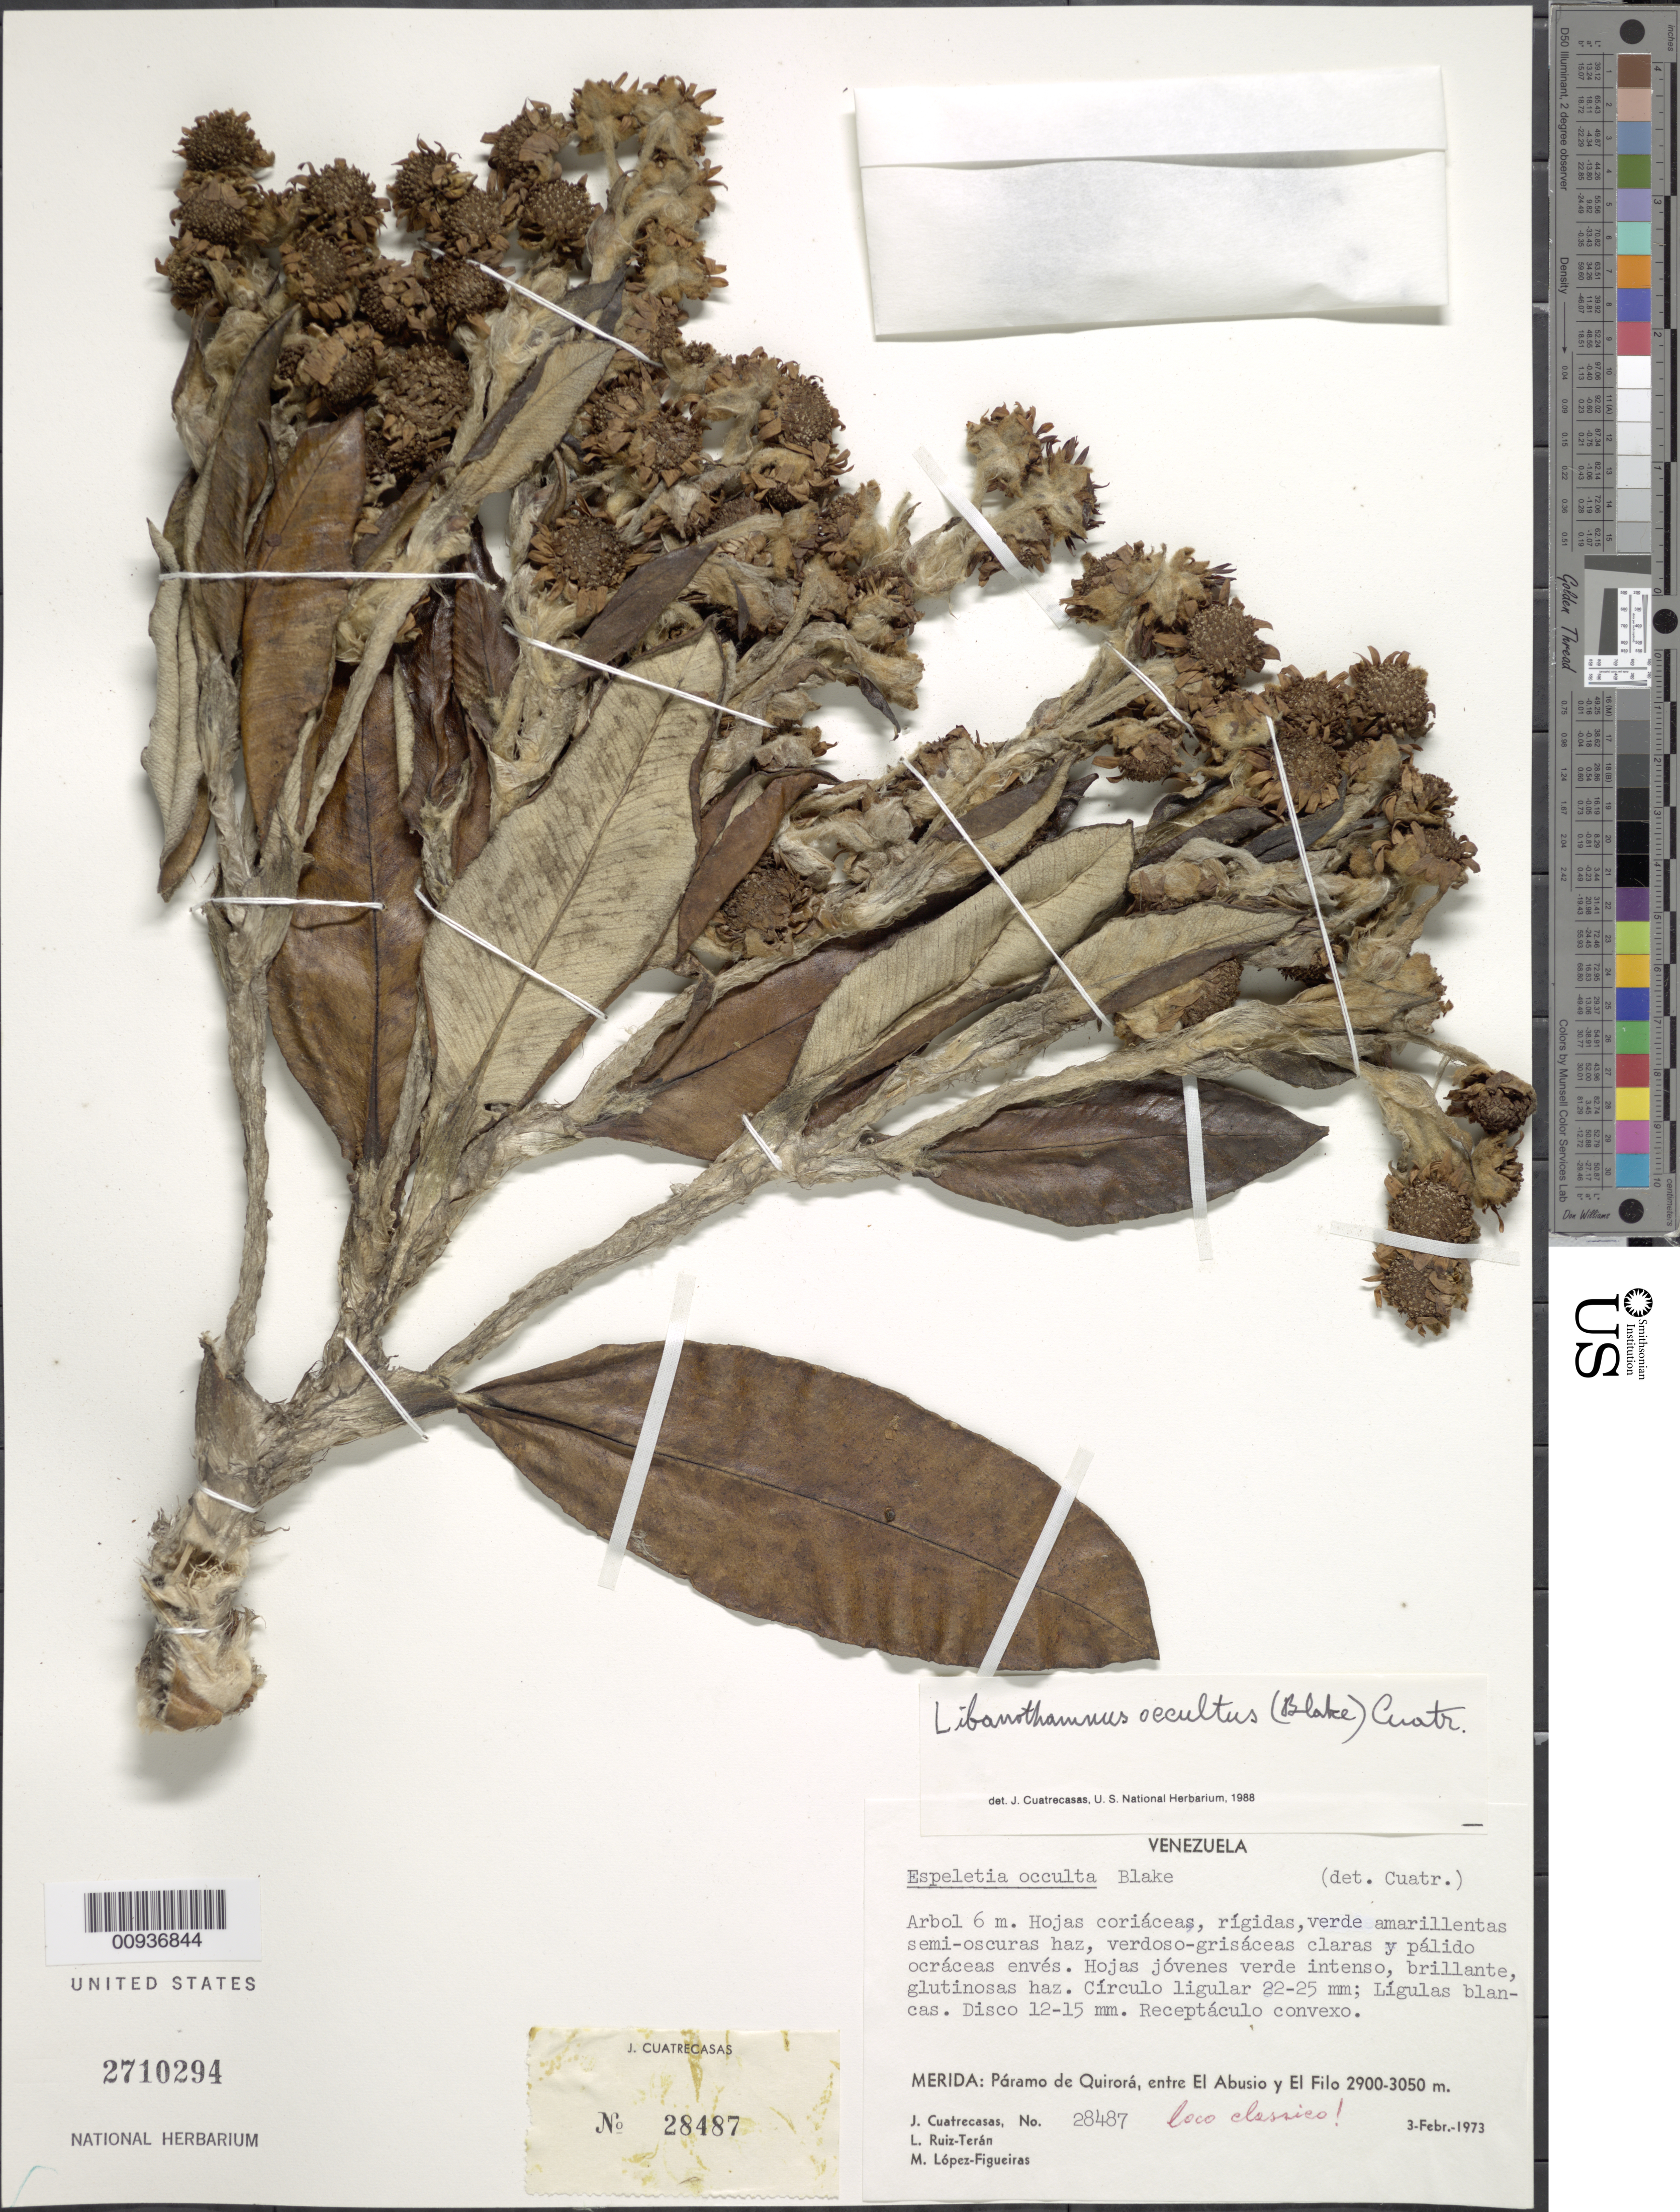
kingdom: Plantae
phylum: Tracheophyta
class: Magnoliopsida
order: Asterales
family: Asteraceae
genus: Libanothamnus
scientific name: Libanothamnus occultus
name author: (S.F. Blake) Cuatrec.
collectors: J. Cuatrecasas, L. E. Ruíz-Terán & M. López Figueiras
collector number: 28487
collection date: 1973-02-03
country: Venezuela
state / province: Mérida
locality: Paramo de Quirora, entre El Abusio y El Filo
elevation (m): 2900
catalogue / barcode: US 2710294